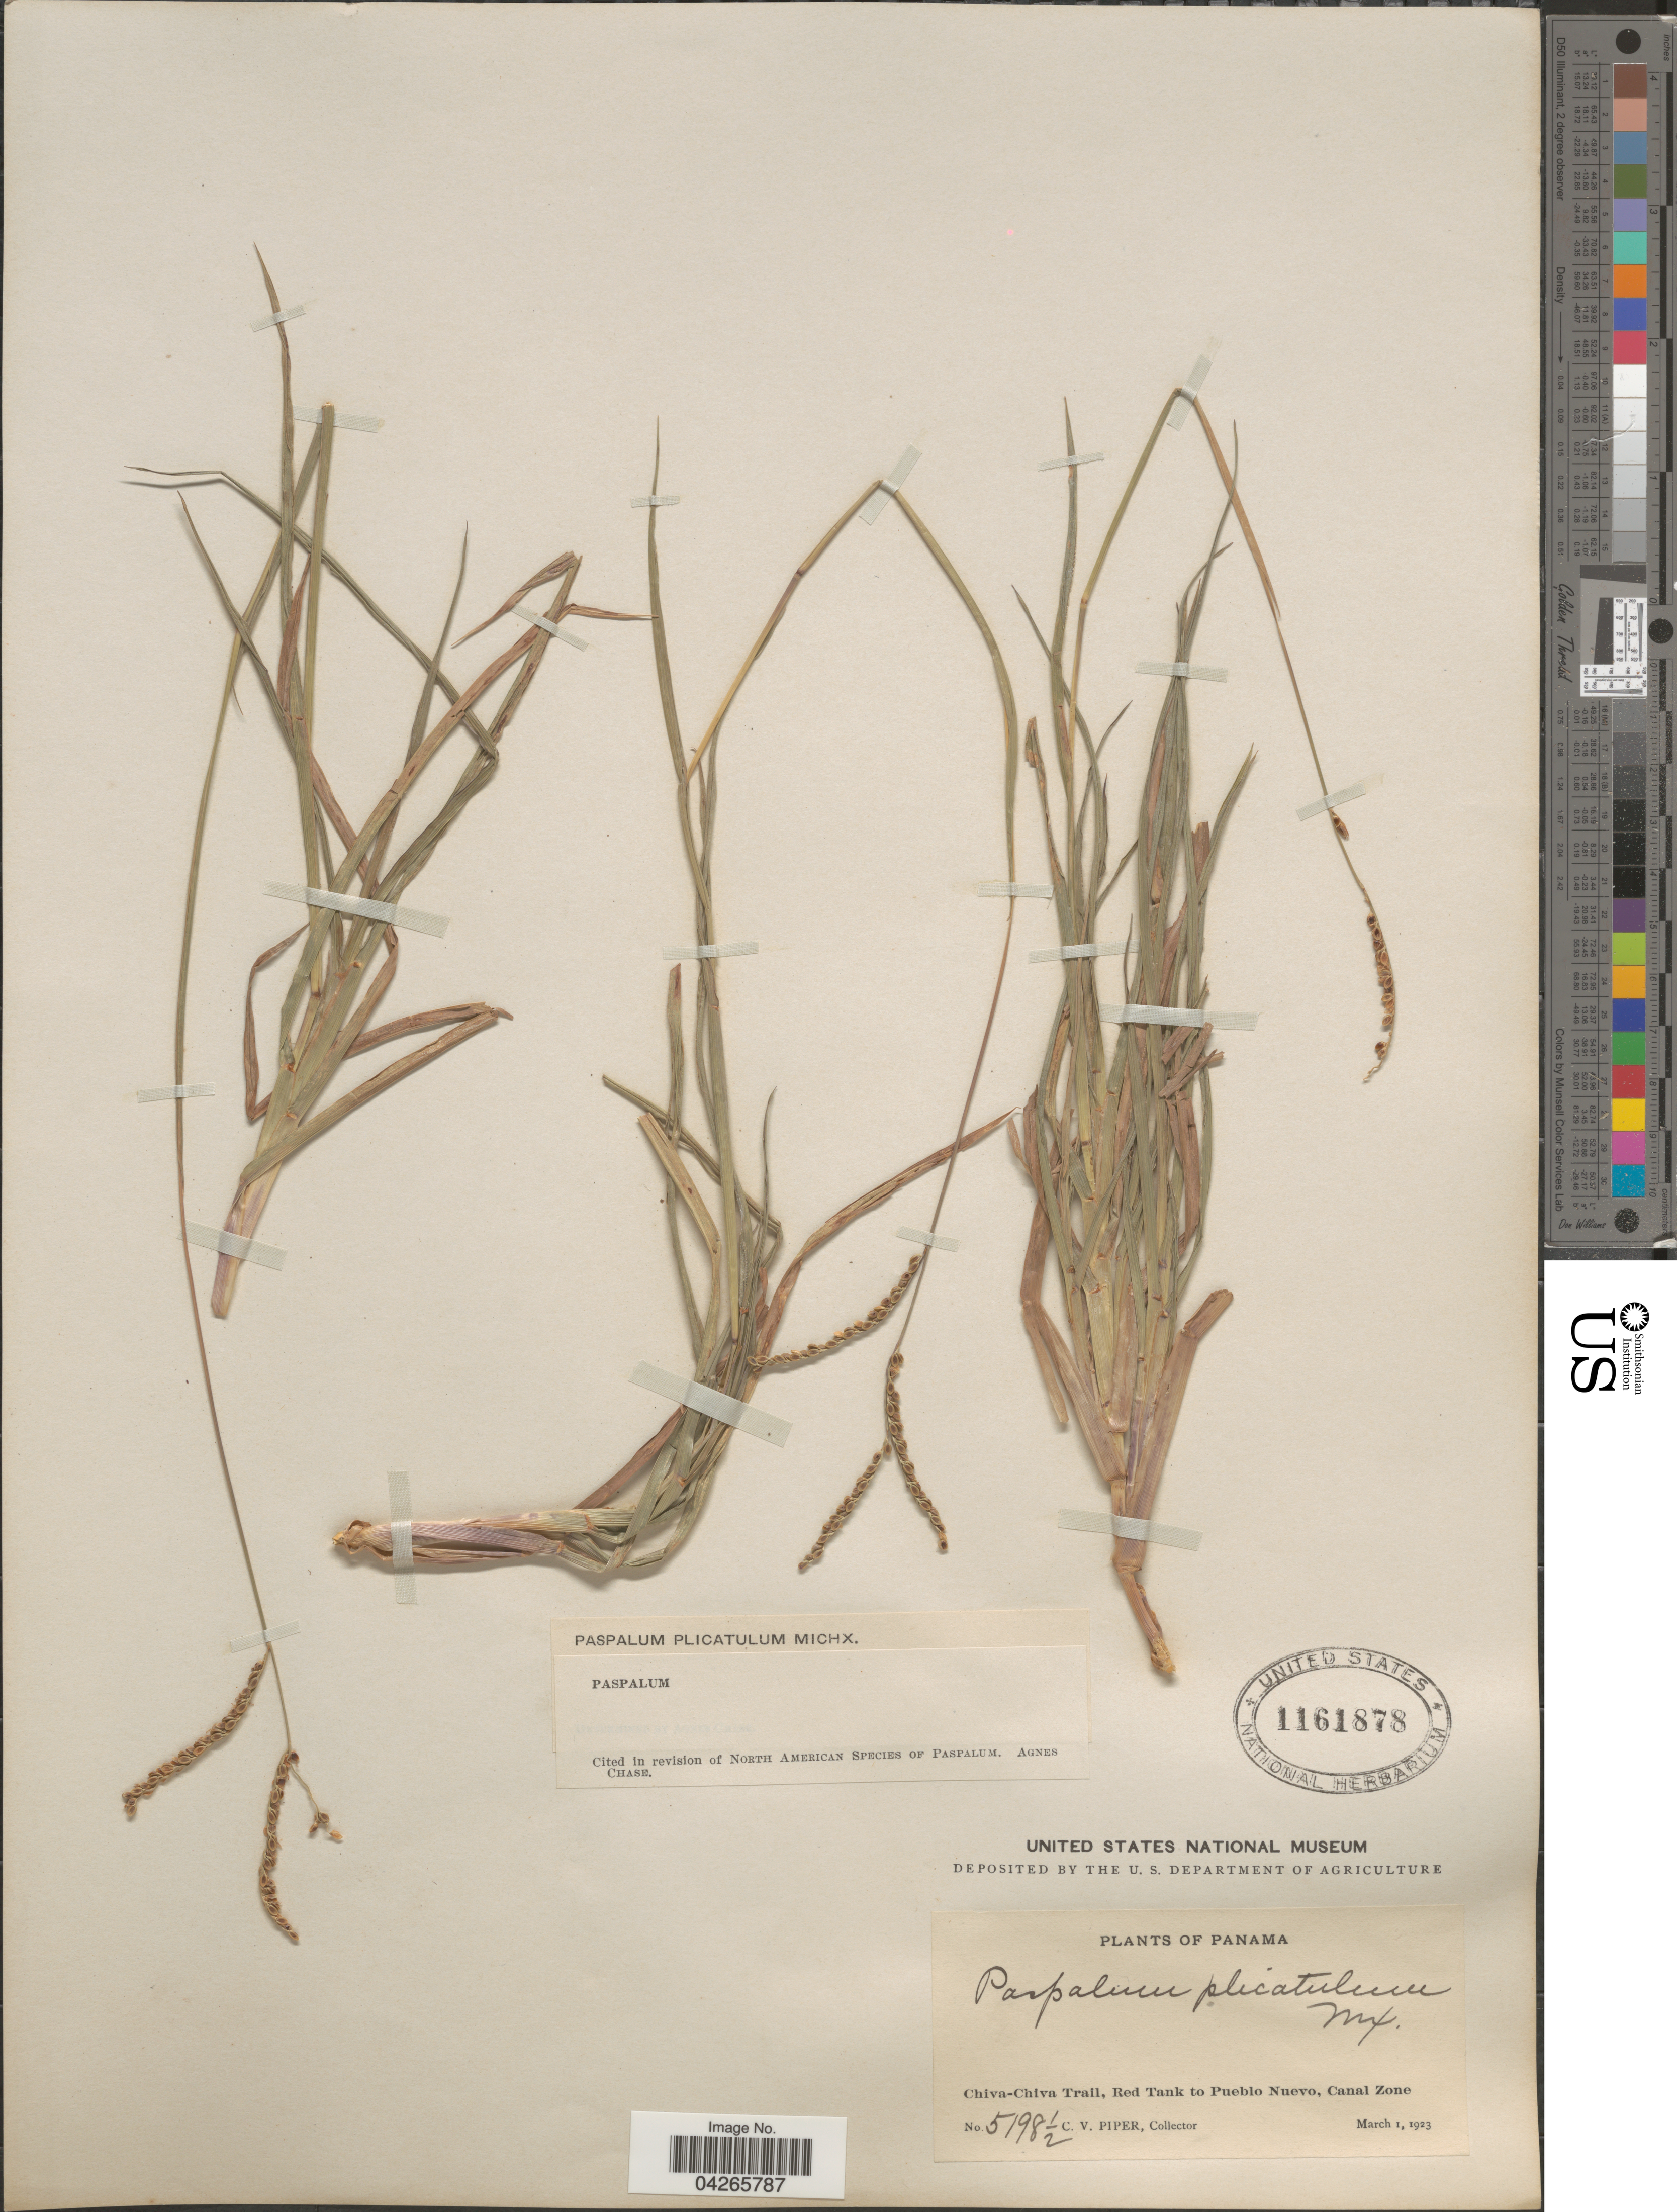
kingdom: Plantae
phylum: Tracheophyta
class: Liliopsida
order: Poales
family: Poaceae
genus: Paspalum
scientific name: Paspalum plicatulum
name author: Michx.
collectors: C. V. Piper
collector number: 5198½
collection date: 1923-03-01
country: Panama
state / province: Colón / Panamá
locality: Chiva-Chiva Trail, Red Tank to Pueblo Nuevo, Canal Zone.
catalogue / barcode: US 1161878